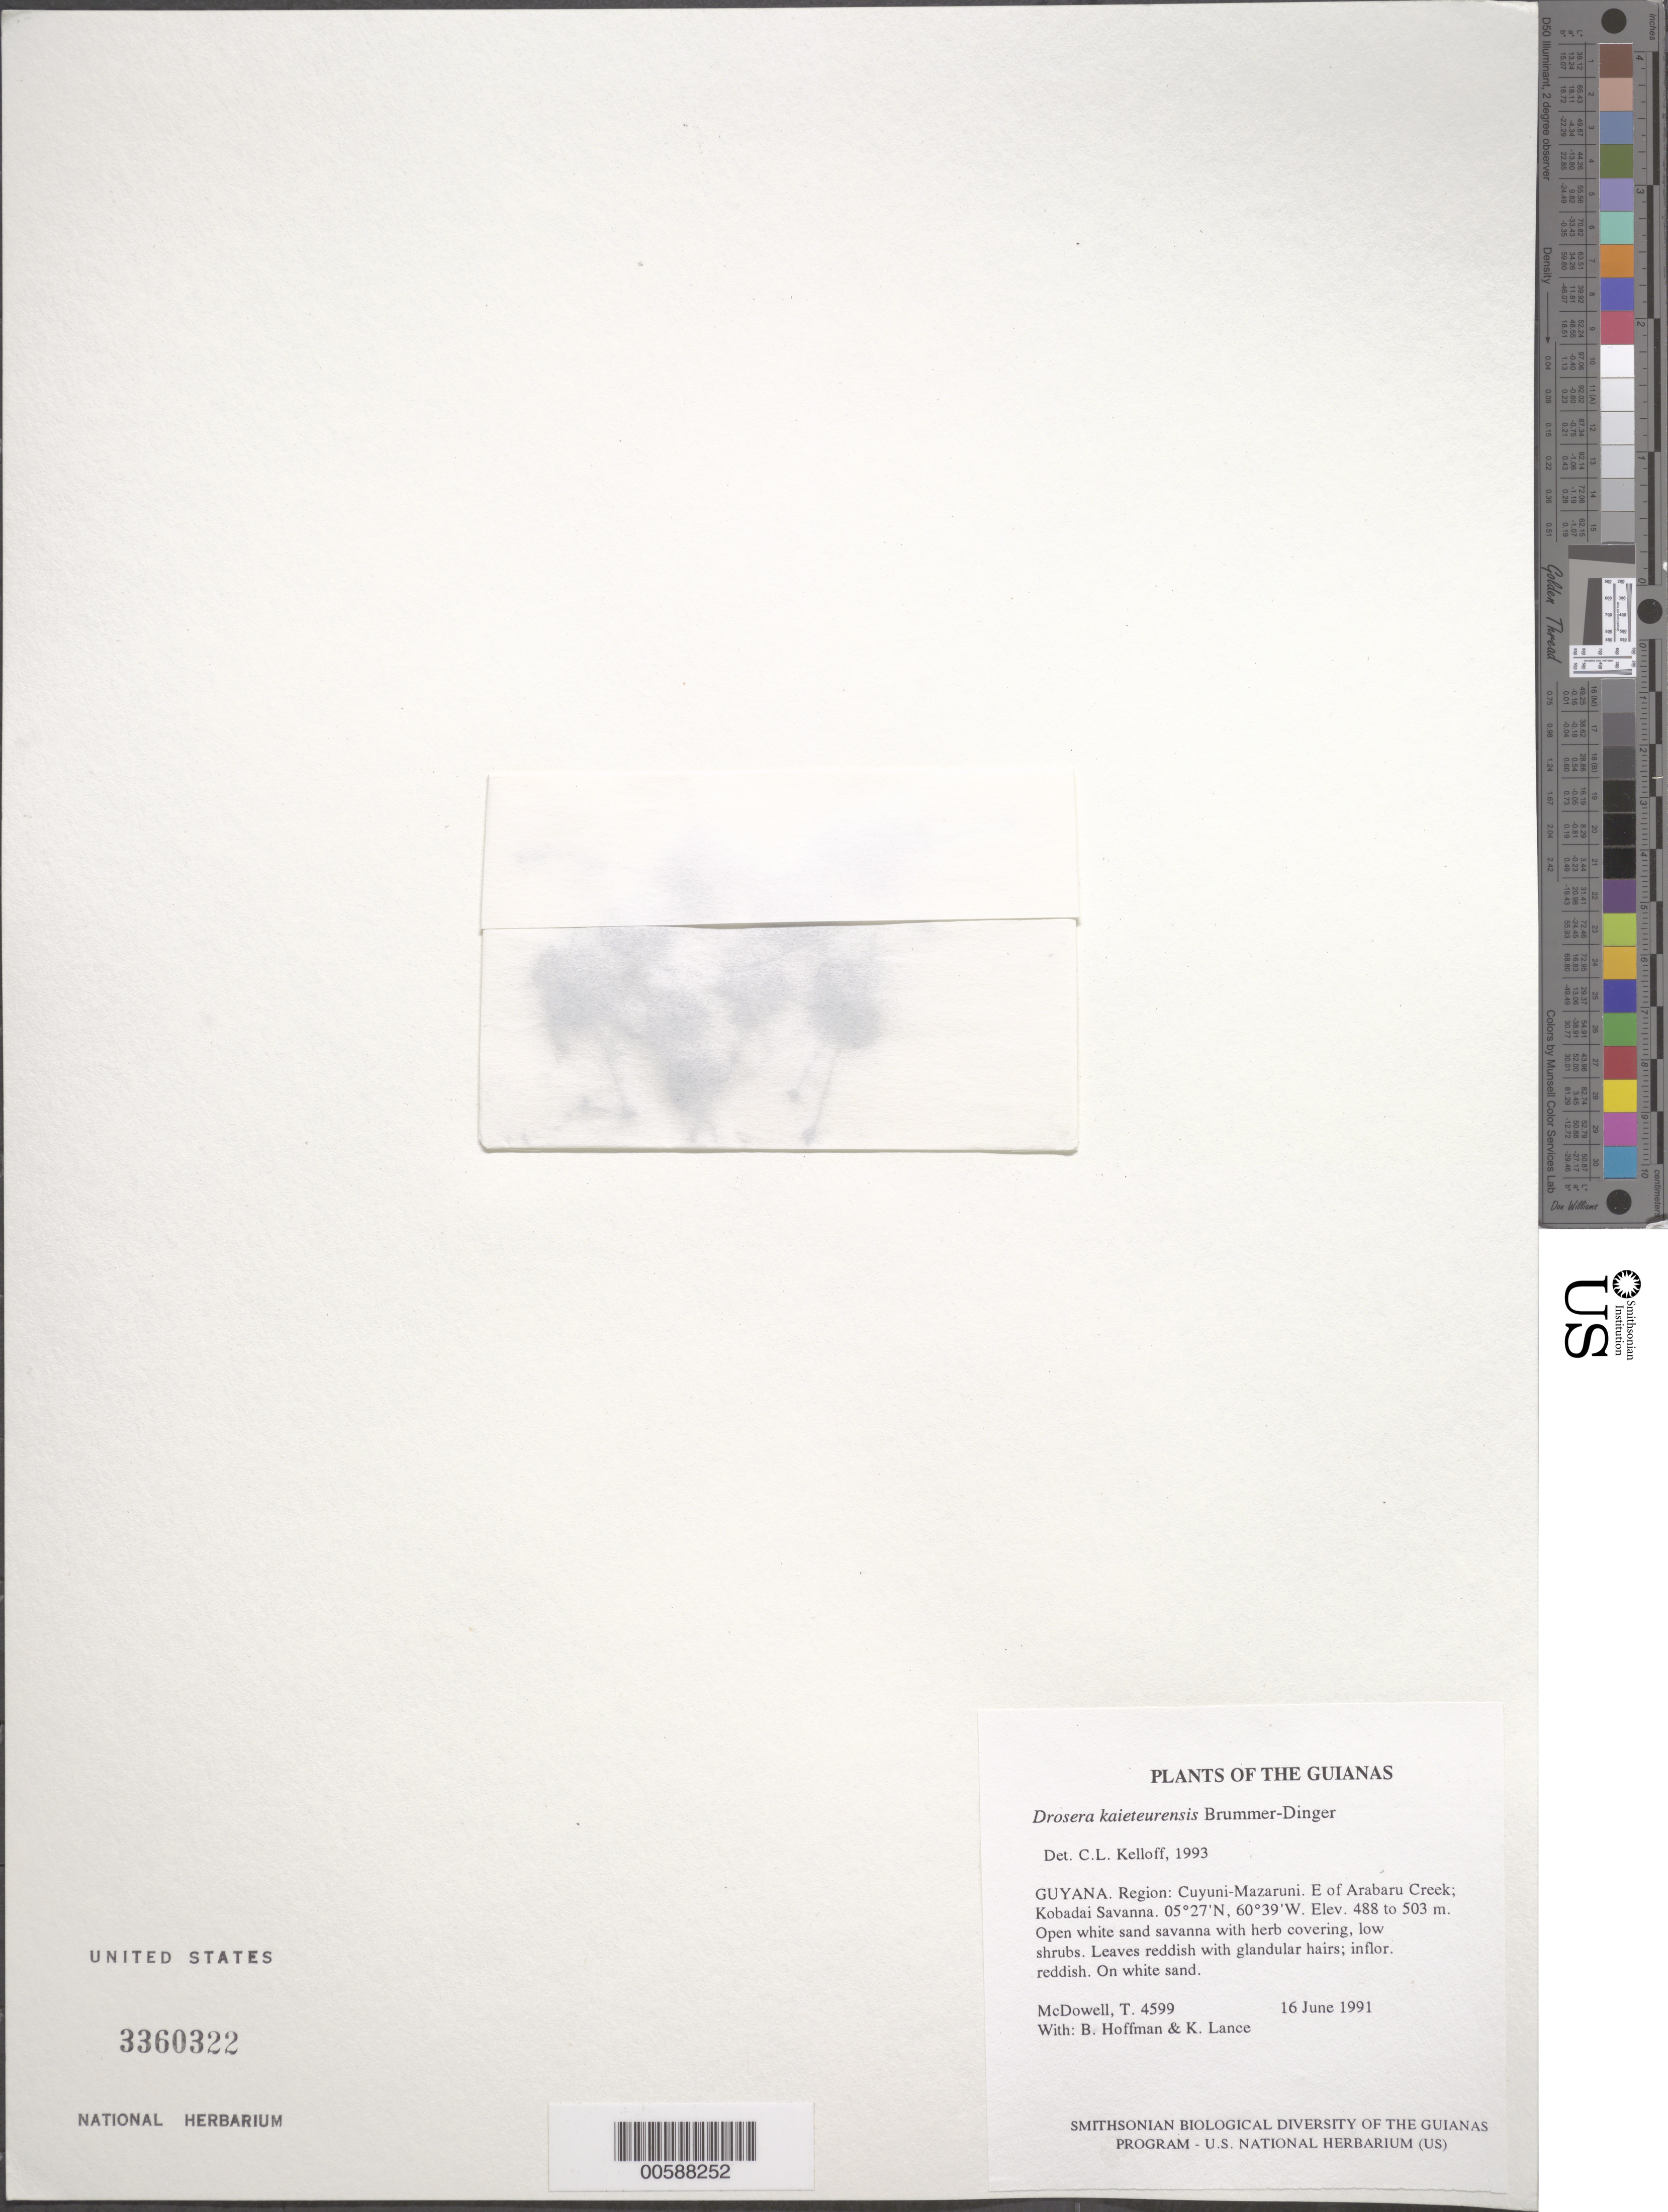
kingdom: Plantae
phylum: Tracheophyta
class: Magnoliopsida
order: Caryophyllales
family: Droseraceae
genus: Drosera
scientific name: Drosera kaieteurensis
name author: Brumm.-Ding.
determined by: Kelloff, Carol L., (US), Smithsonian Institution - National Museum of Natural History (UNITED STATES)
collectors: T. McDowell, B. Hoffman & K. Lance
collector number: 4599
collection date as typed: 16 June 1991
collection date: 1991-06-16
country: Guyana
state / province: Cuyuni-Mazaruni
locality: E of Arabaru Creek; Kobadai Savanna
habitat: Open white sand savanna with herb covering, low shrubs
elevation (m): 488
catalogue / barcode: US 3360322